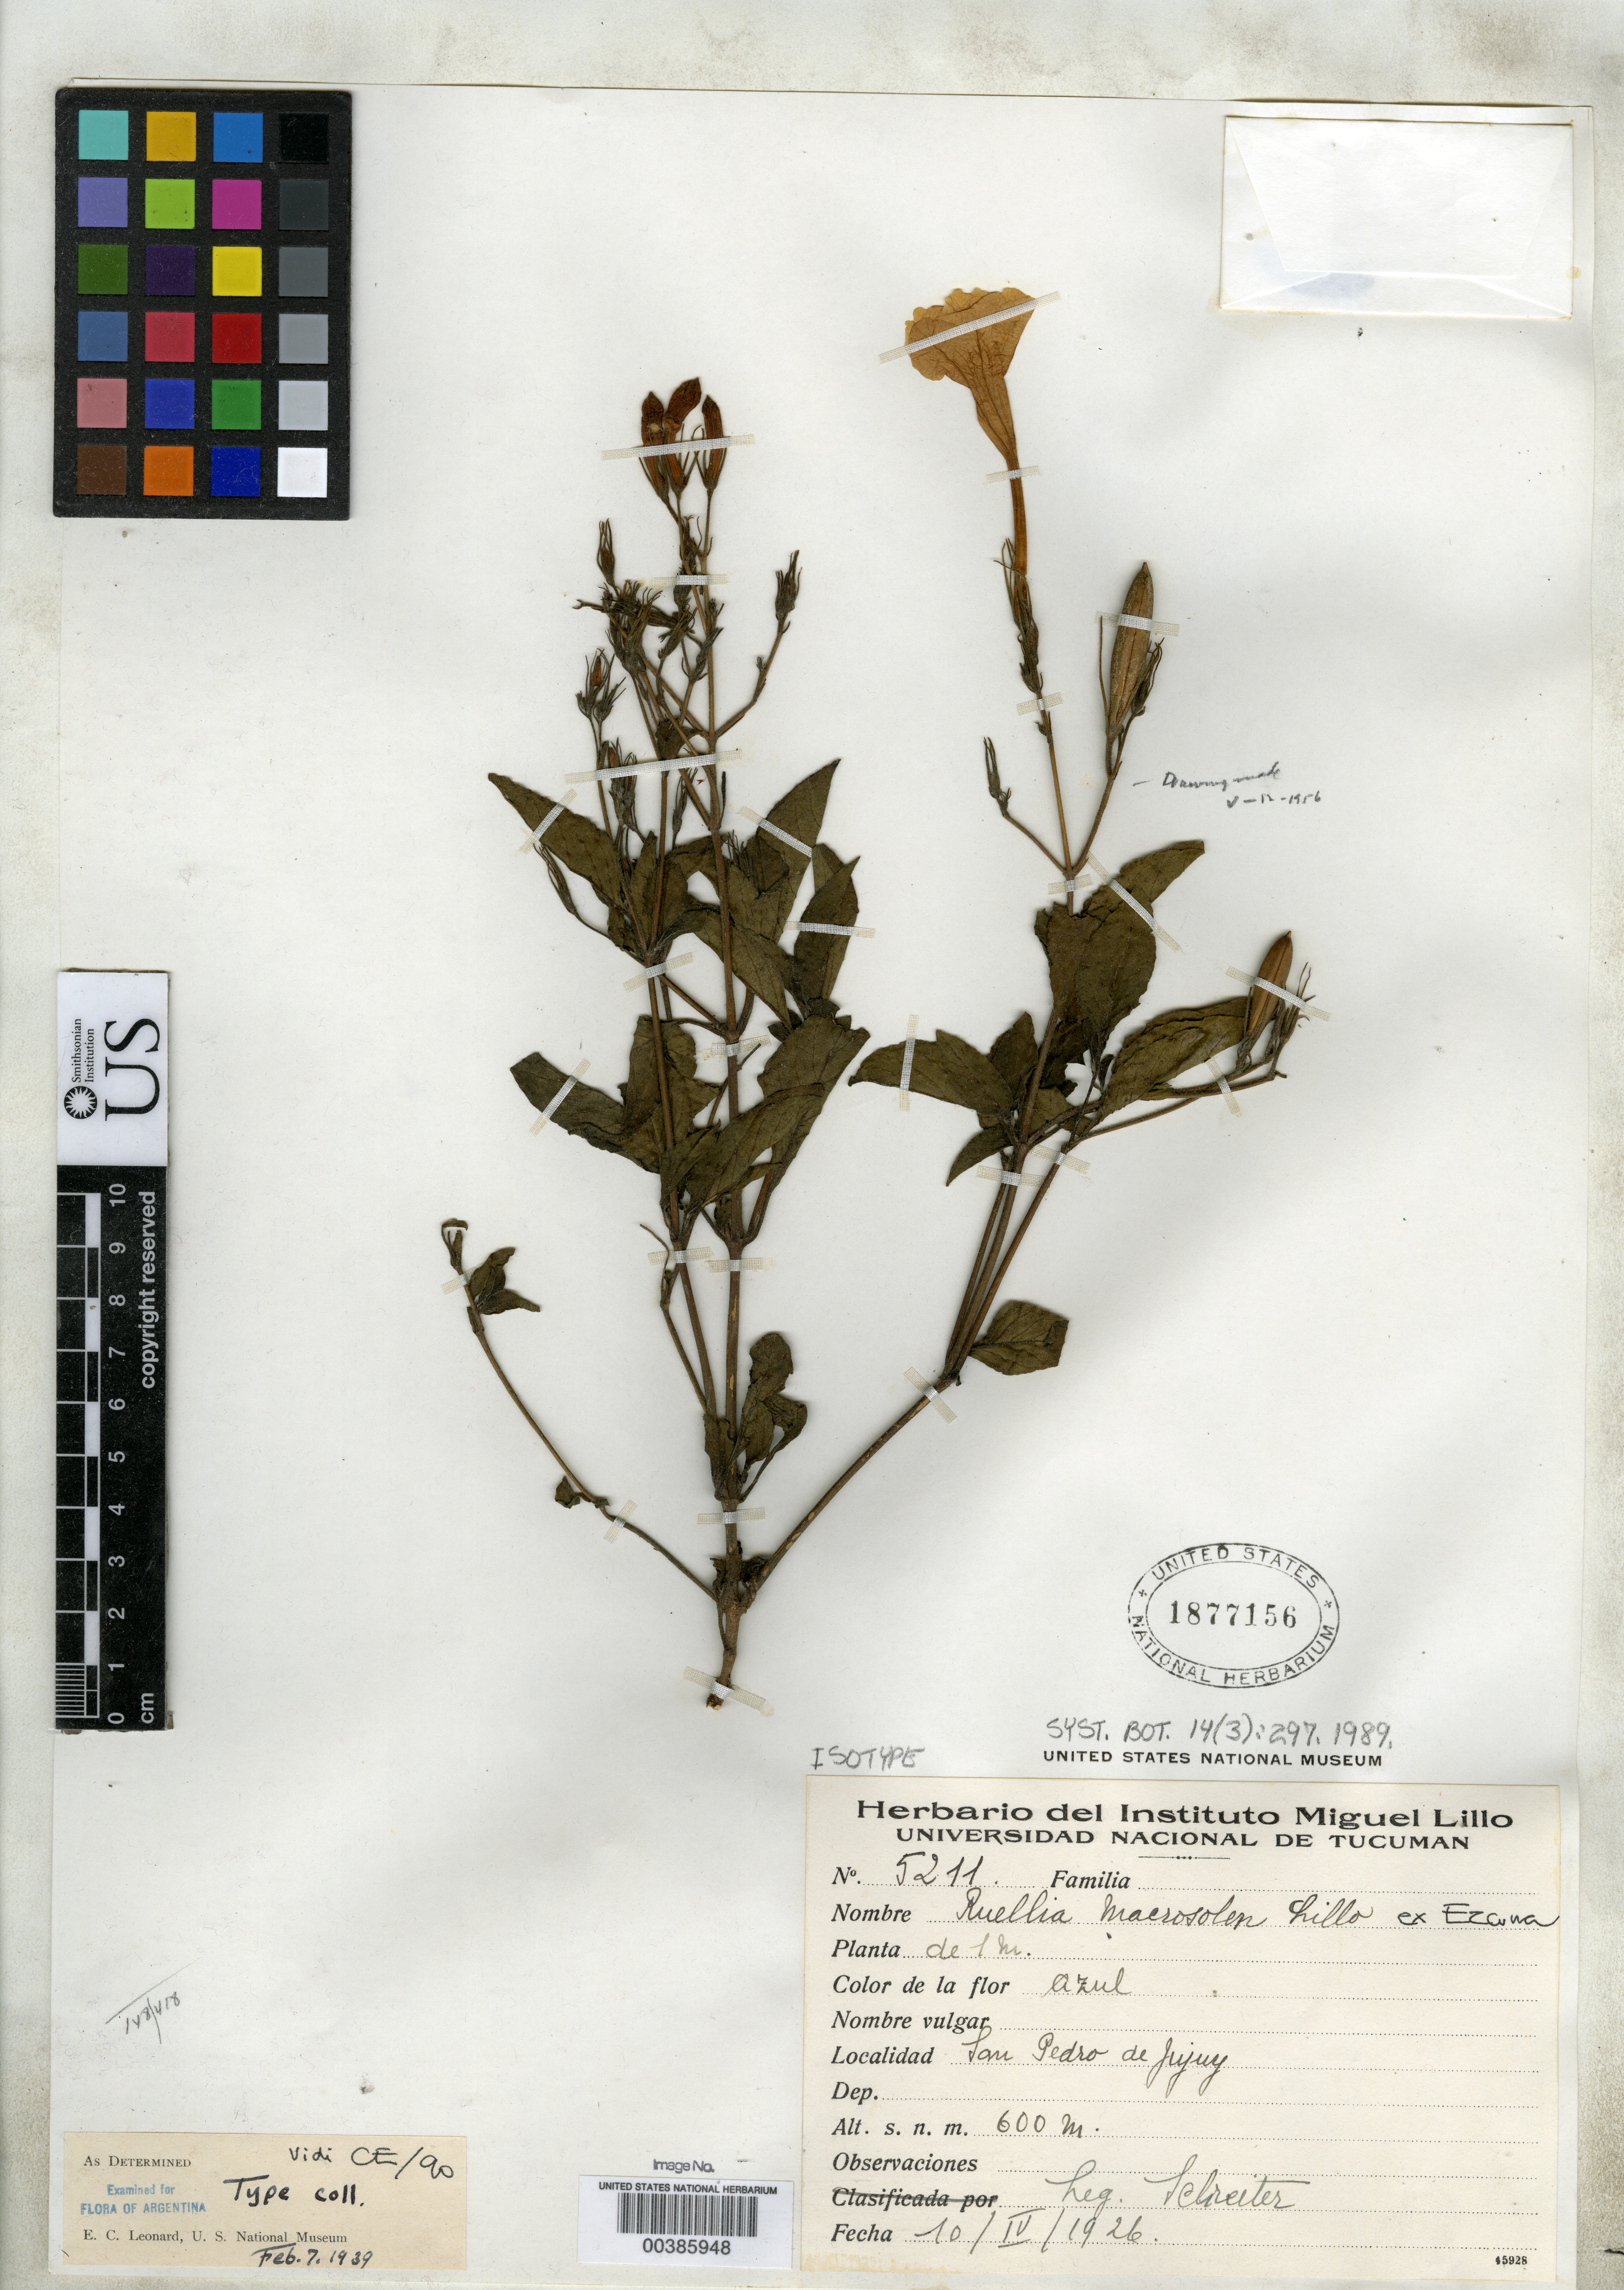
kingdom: Plantae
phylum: Tracheophyta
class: Magnoliopsida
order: Lamiales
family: Acanthaceae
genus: Ruellia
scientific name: Ruellia macrosolen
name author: Lillo ex C. Ezcurra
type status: Isotype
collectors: R. Schreiter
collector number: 5211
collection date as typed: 10 Apr 1926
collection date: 1926-04-10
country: Argentina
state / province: Jujuy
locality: San Pedro.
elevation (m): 600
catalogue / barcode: US 1877156